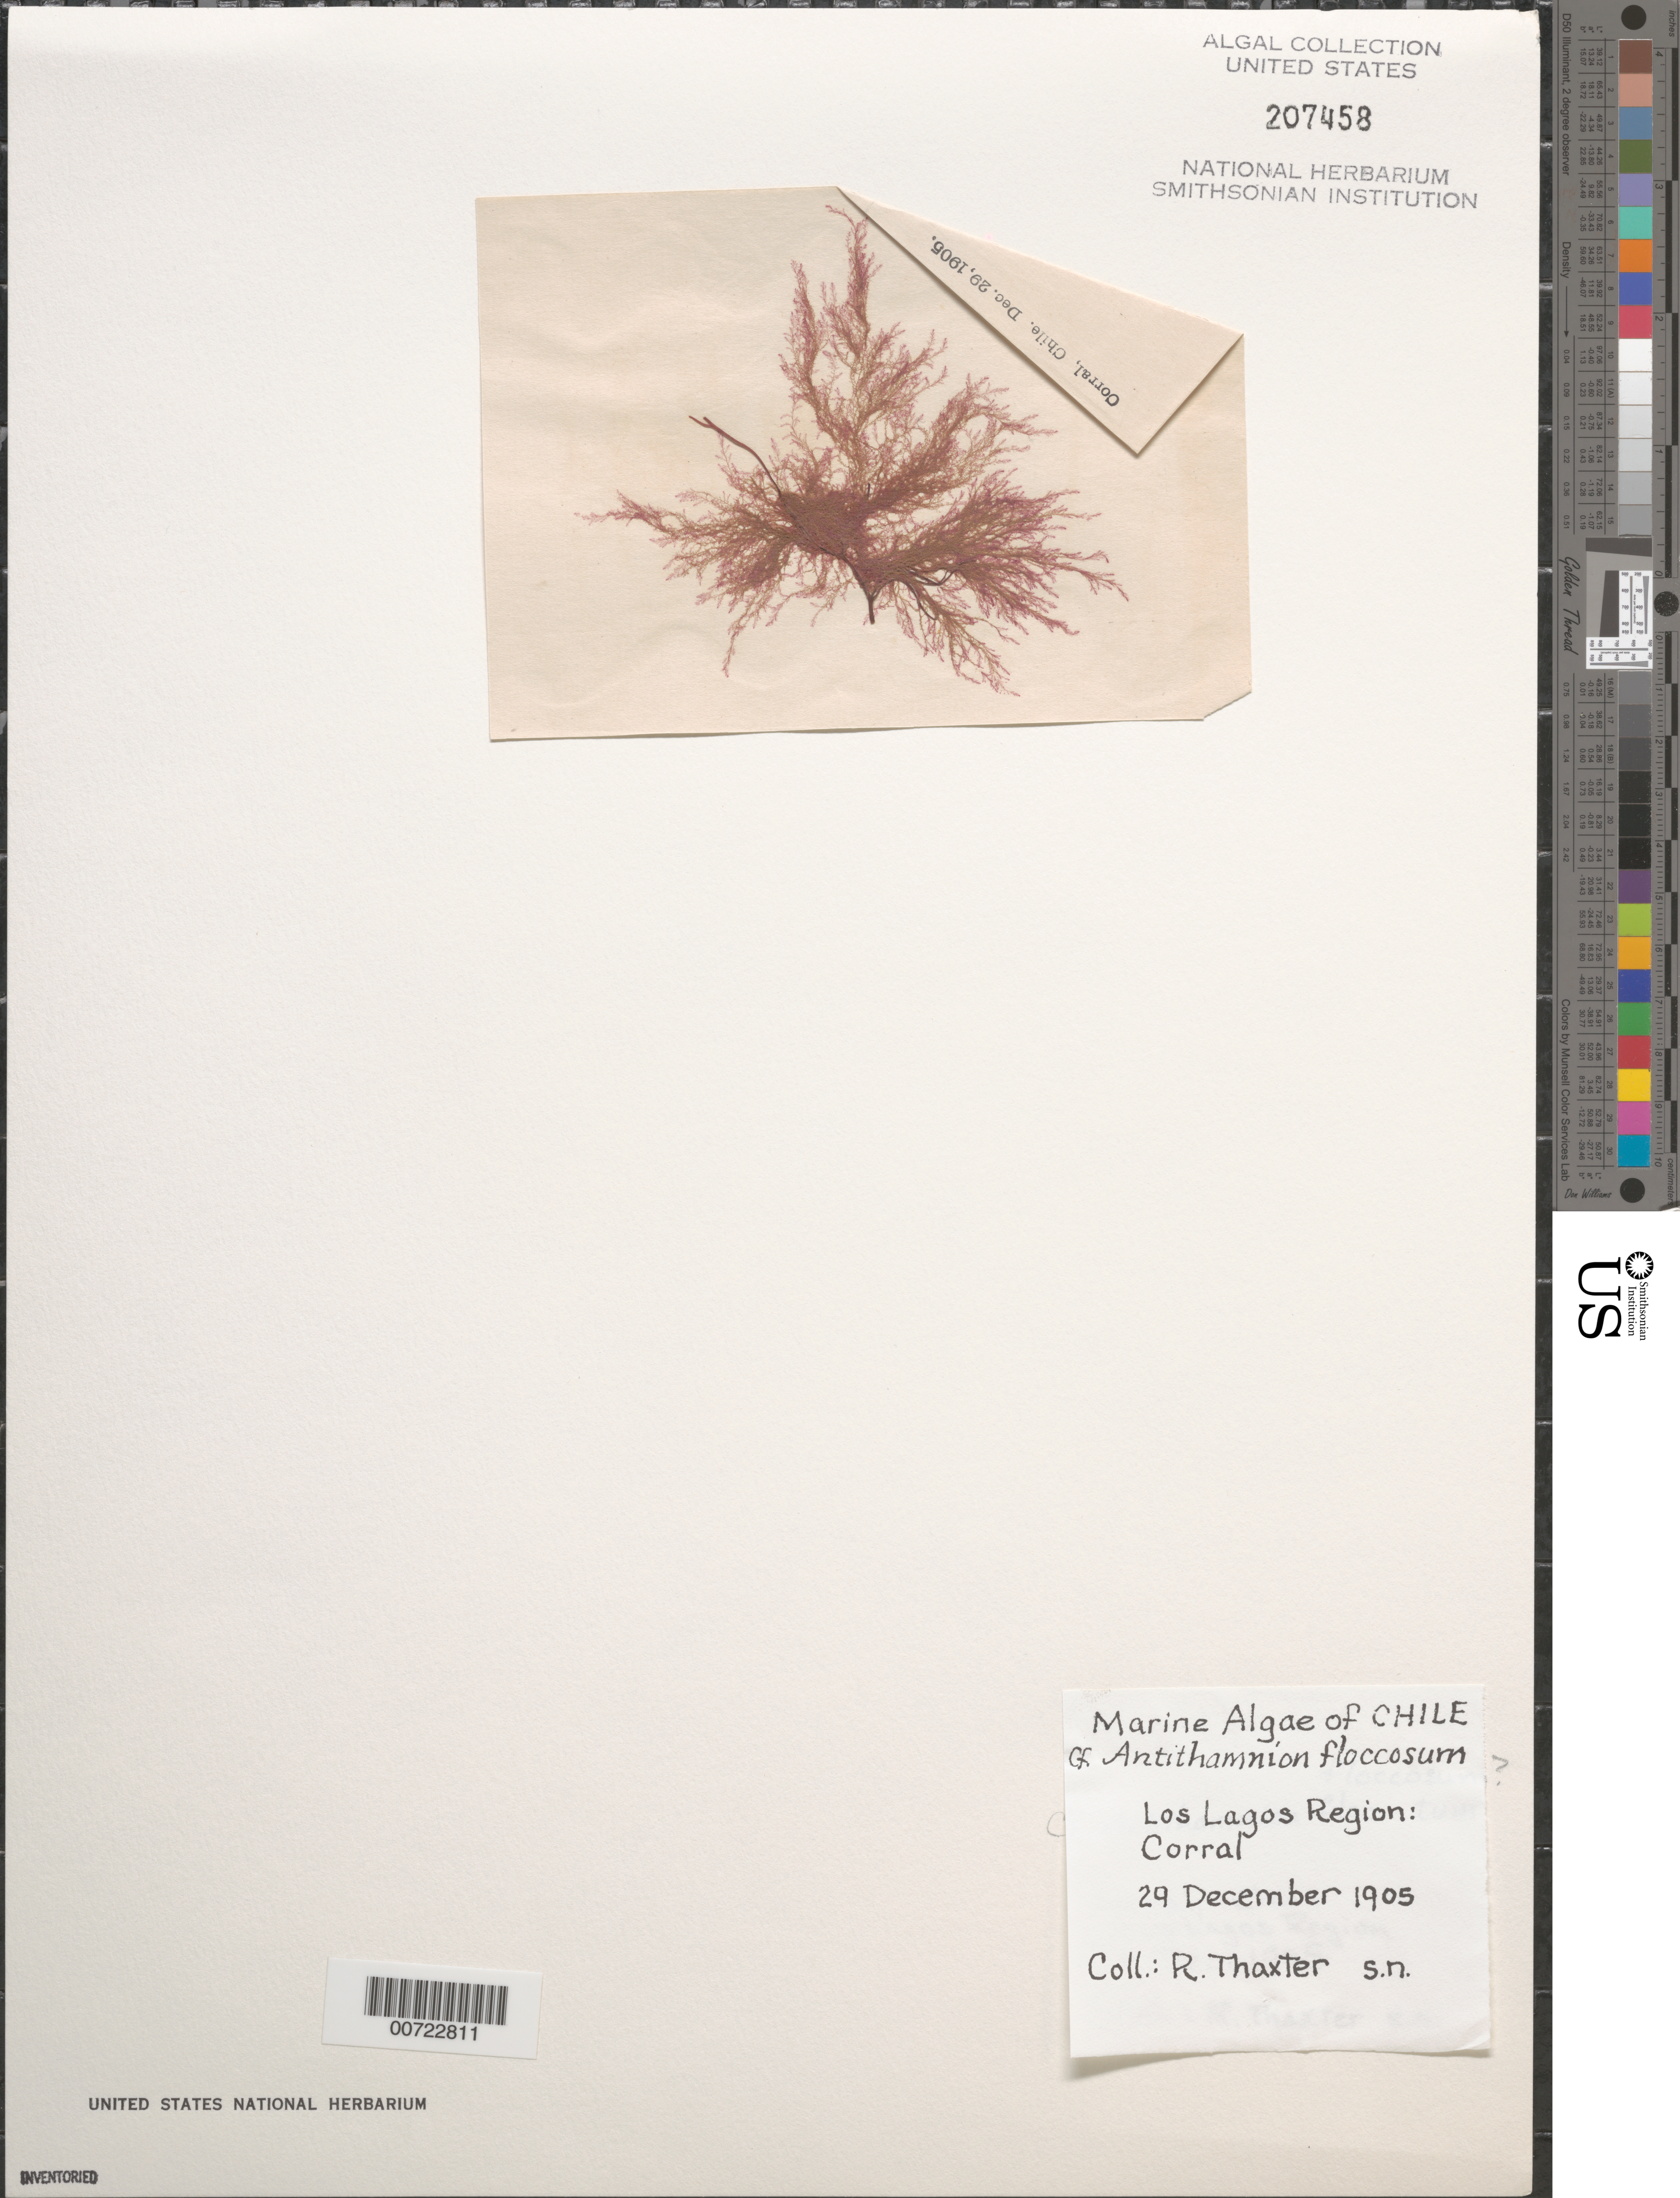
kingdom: Plantae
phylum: Rhodophyta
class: Florideophyceae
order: Ceramiales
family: Ceramiaceae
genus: Antithamnionella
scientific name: Antithamnionella floccosa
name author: (O.F. Muell.) Whittick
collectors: R. Thaxter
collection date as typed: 29 Dec 1905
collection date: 1905-12-29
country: Chile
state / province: Los Lagos (X)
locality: Corral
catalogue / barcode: US 207458